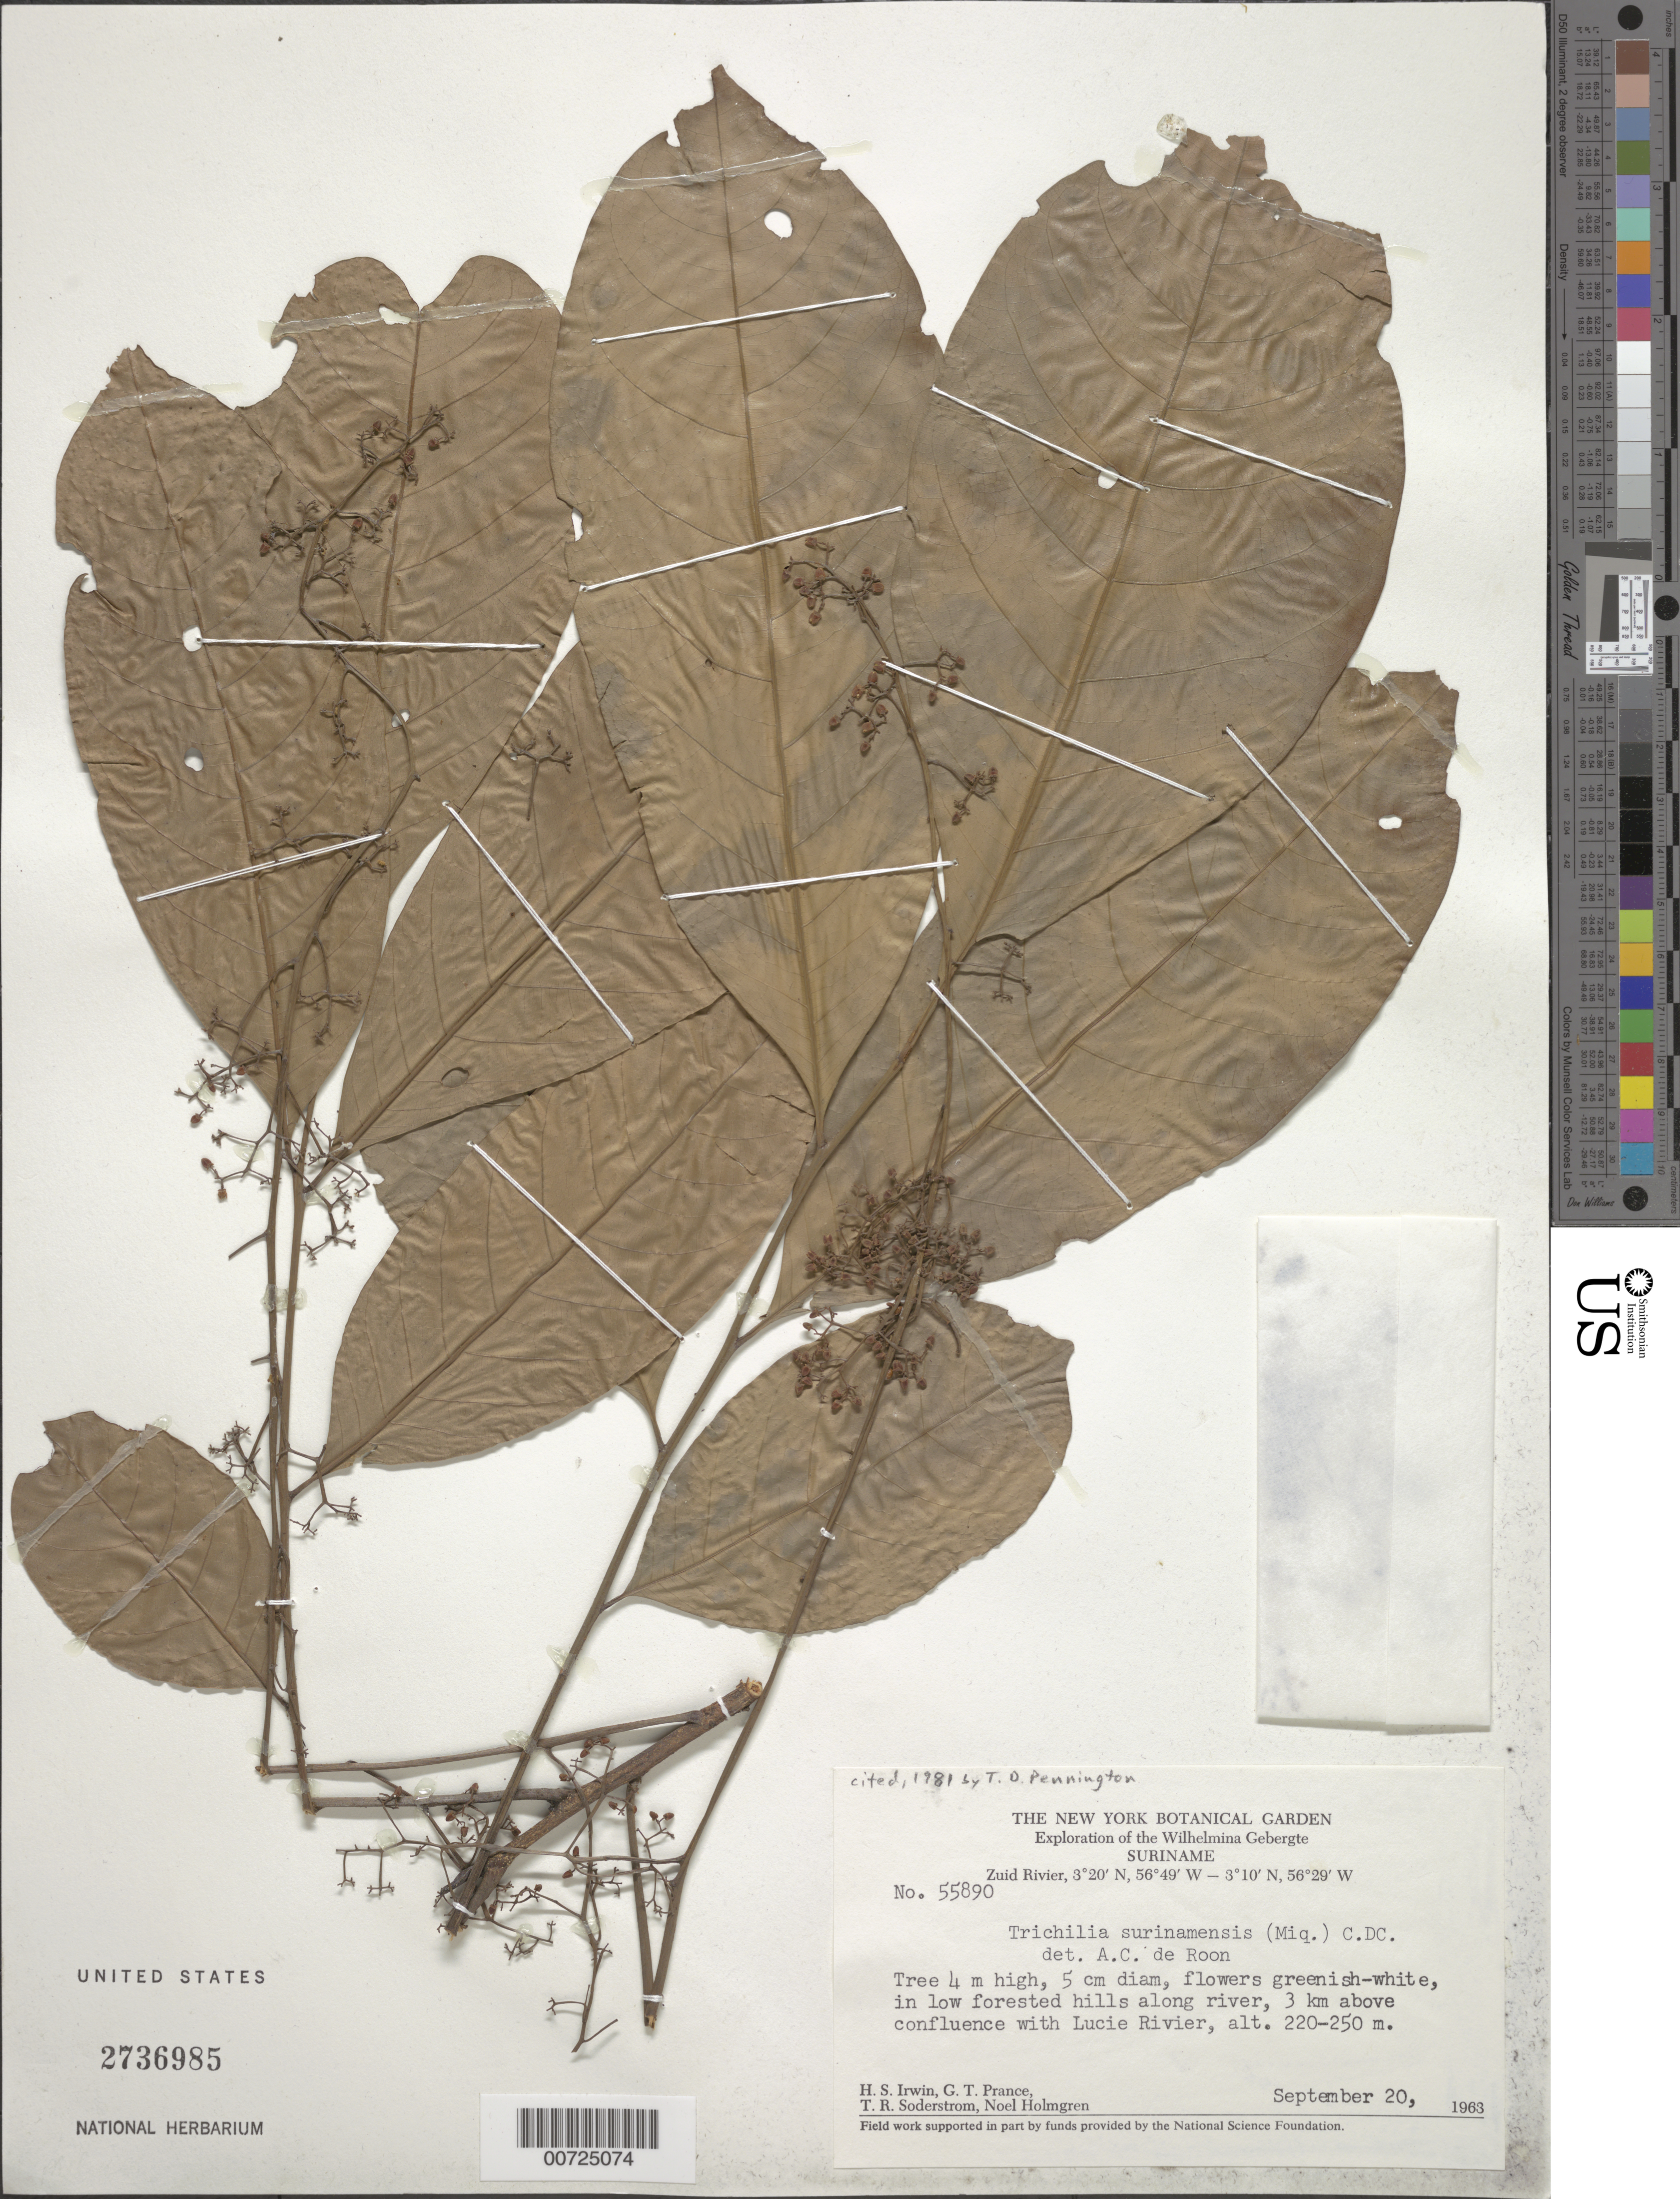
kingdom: Plantae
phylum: Tracheophyta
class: Magnoliopsida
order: Sapindales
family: Meliaceae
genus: Trichilia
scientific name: Trichilia surinamensis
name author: (Miq.) C. DC.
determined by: Pennington, T. D., (K)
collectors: H. Irwin, G. T. Prance, T. R. Soderstrom & N. H. Holmgren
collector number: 55890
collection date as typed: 20-Sep-63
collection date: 1963-09-20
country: Suriname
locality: Zuid River, 2 km above confluence with Lucie R., Wilhelmina Gebergte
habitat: Low forested hills along river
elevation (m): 220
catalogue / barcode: US 2736985